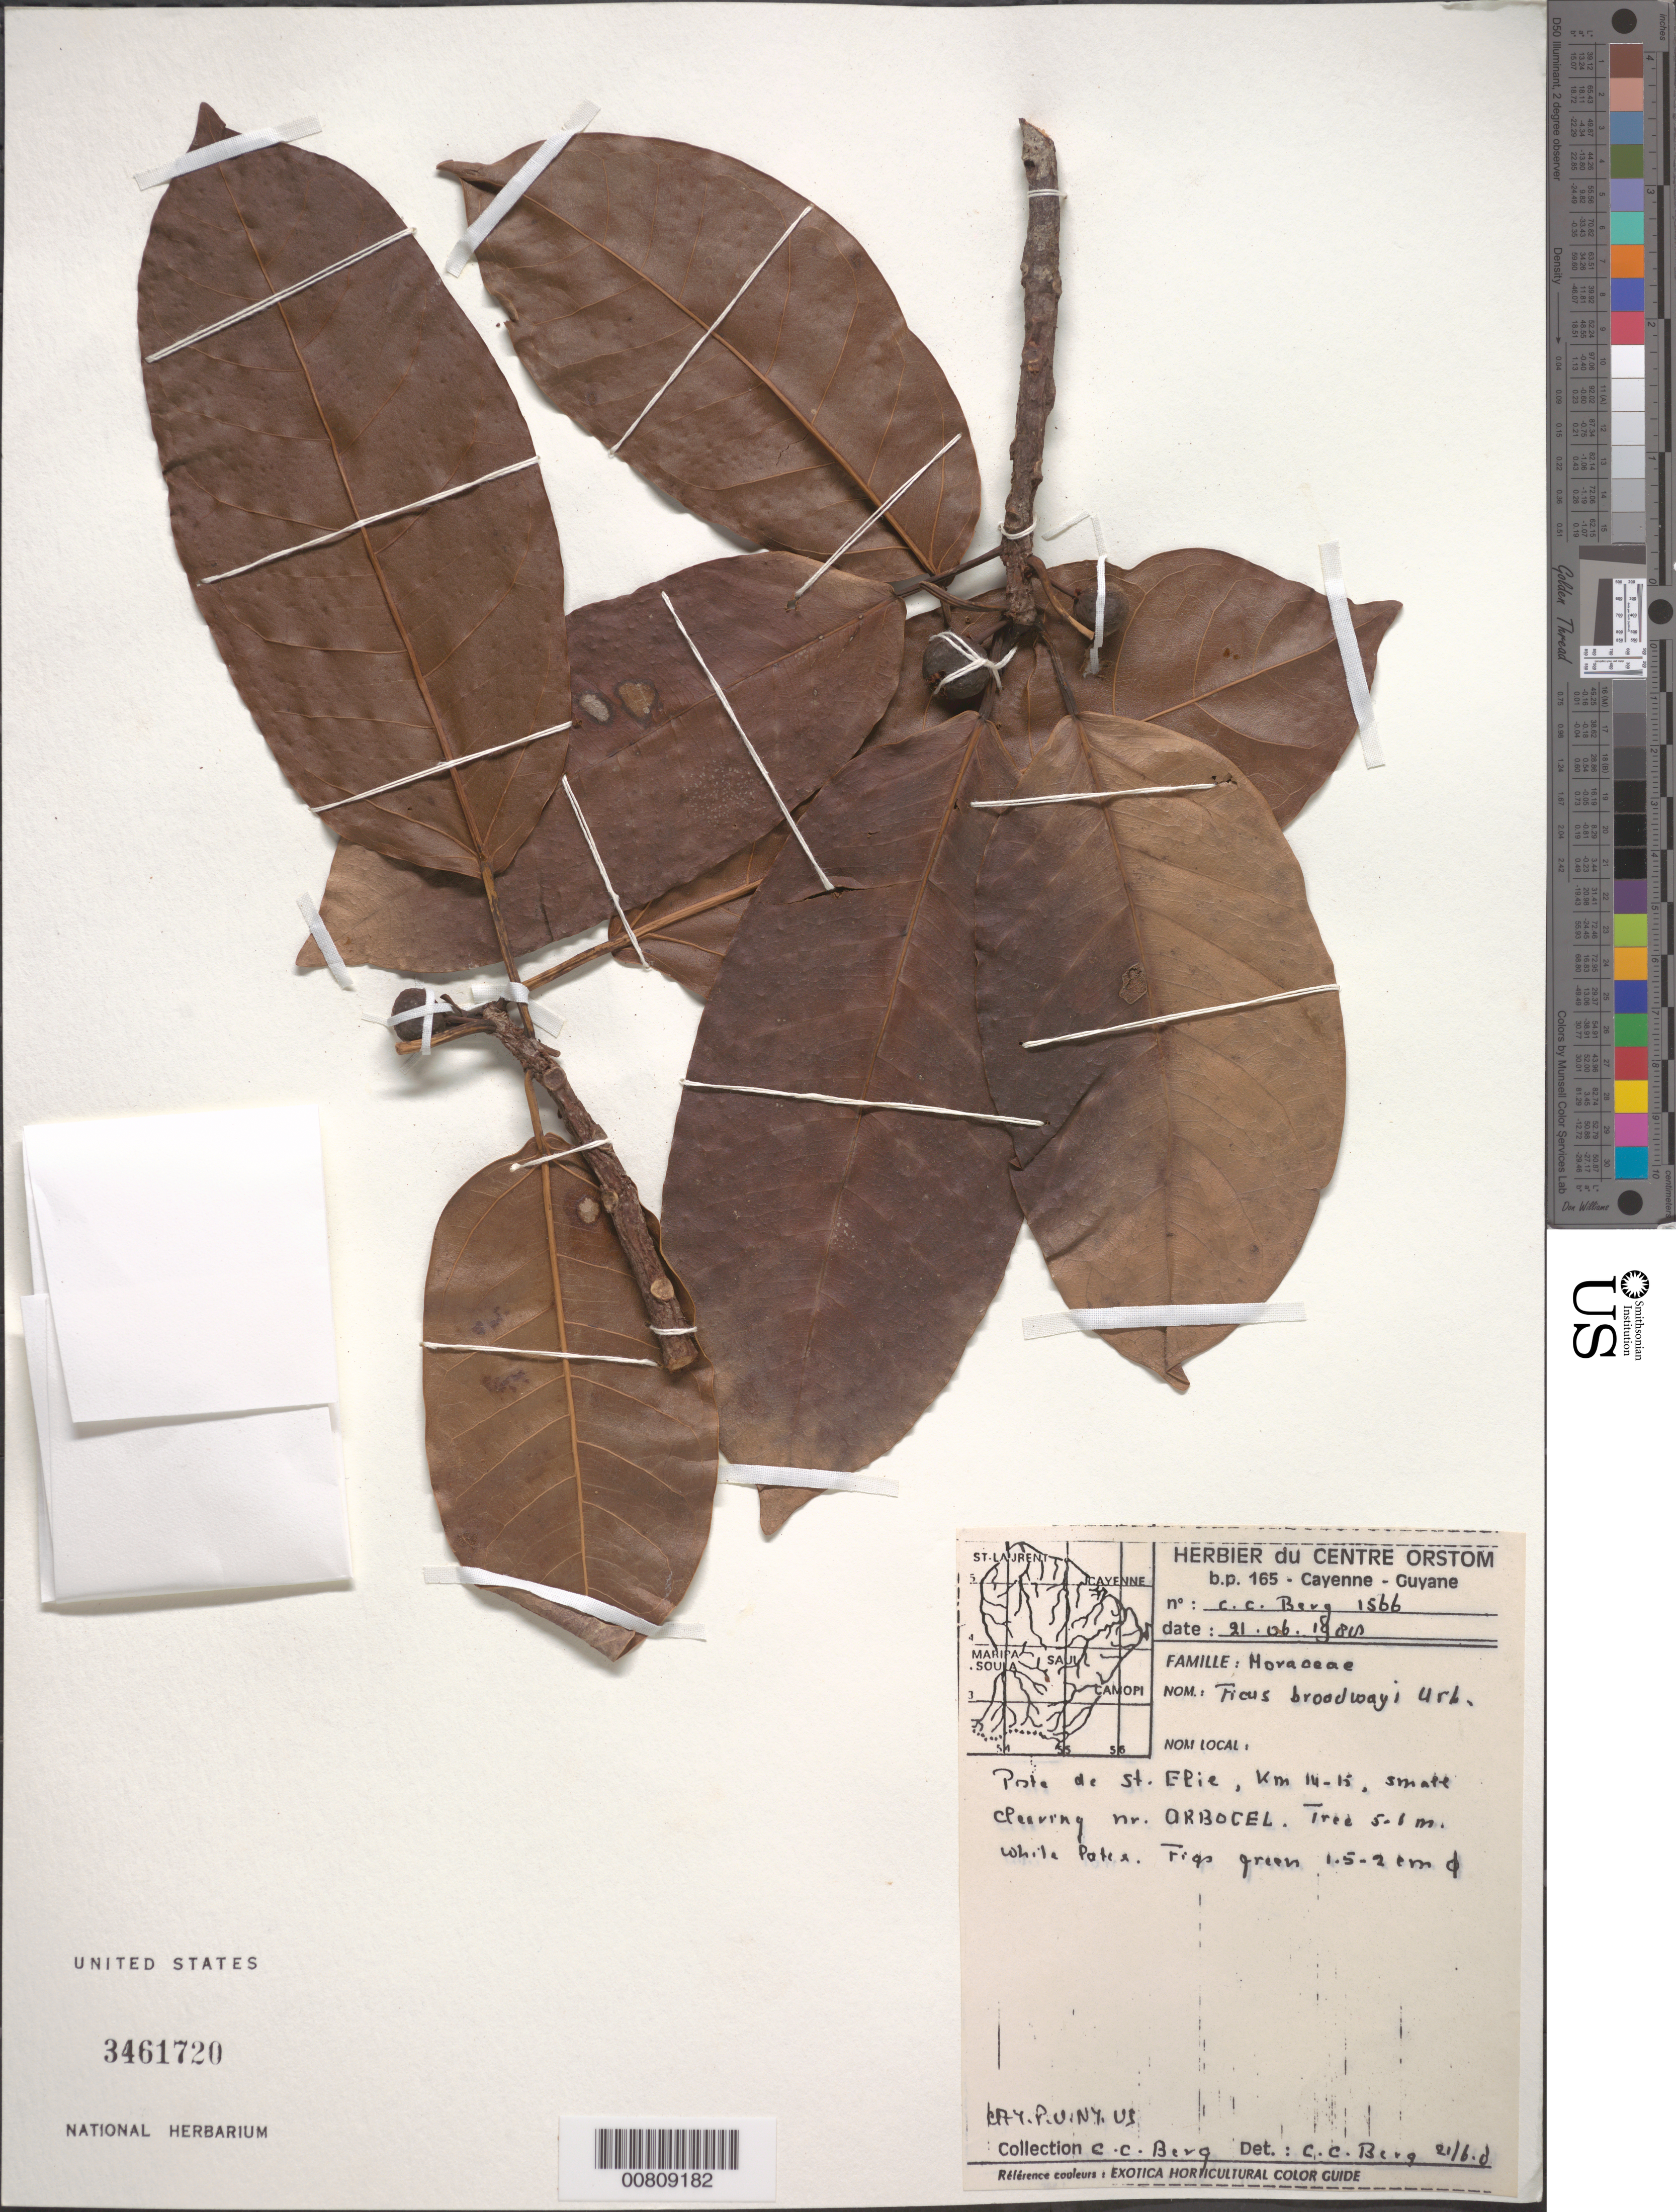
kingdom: Plantae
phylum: Tracheophyta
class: Magnoliopsida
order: Rosales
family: Moraceae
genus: Ficus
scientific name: Ficus broadwayi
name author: Urb.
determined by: Berg, C. C.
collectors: C. C. Berg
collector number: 1566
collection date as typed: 21-Jun-88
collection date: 1988-06-21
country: French Guiana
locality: Piste de Saint-Élie, Km 14-15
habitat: Small clearing near ARBOCEL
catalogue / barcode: US 3461720